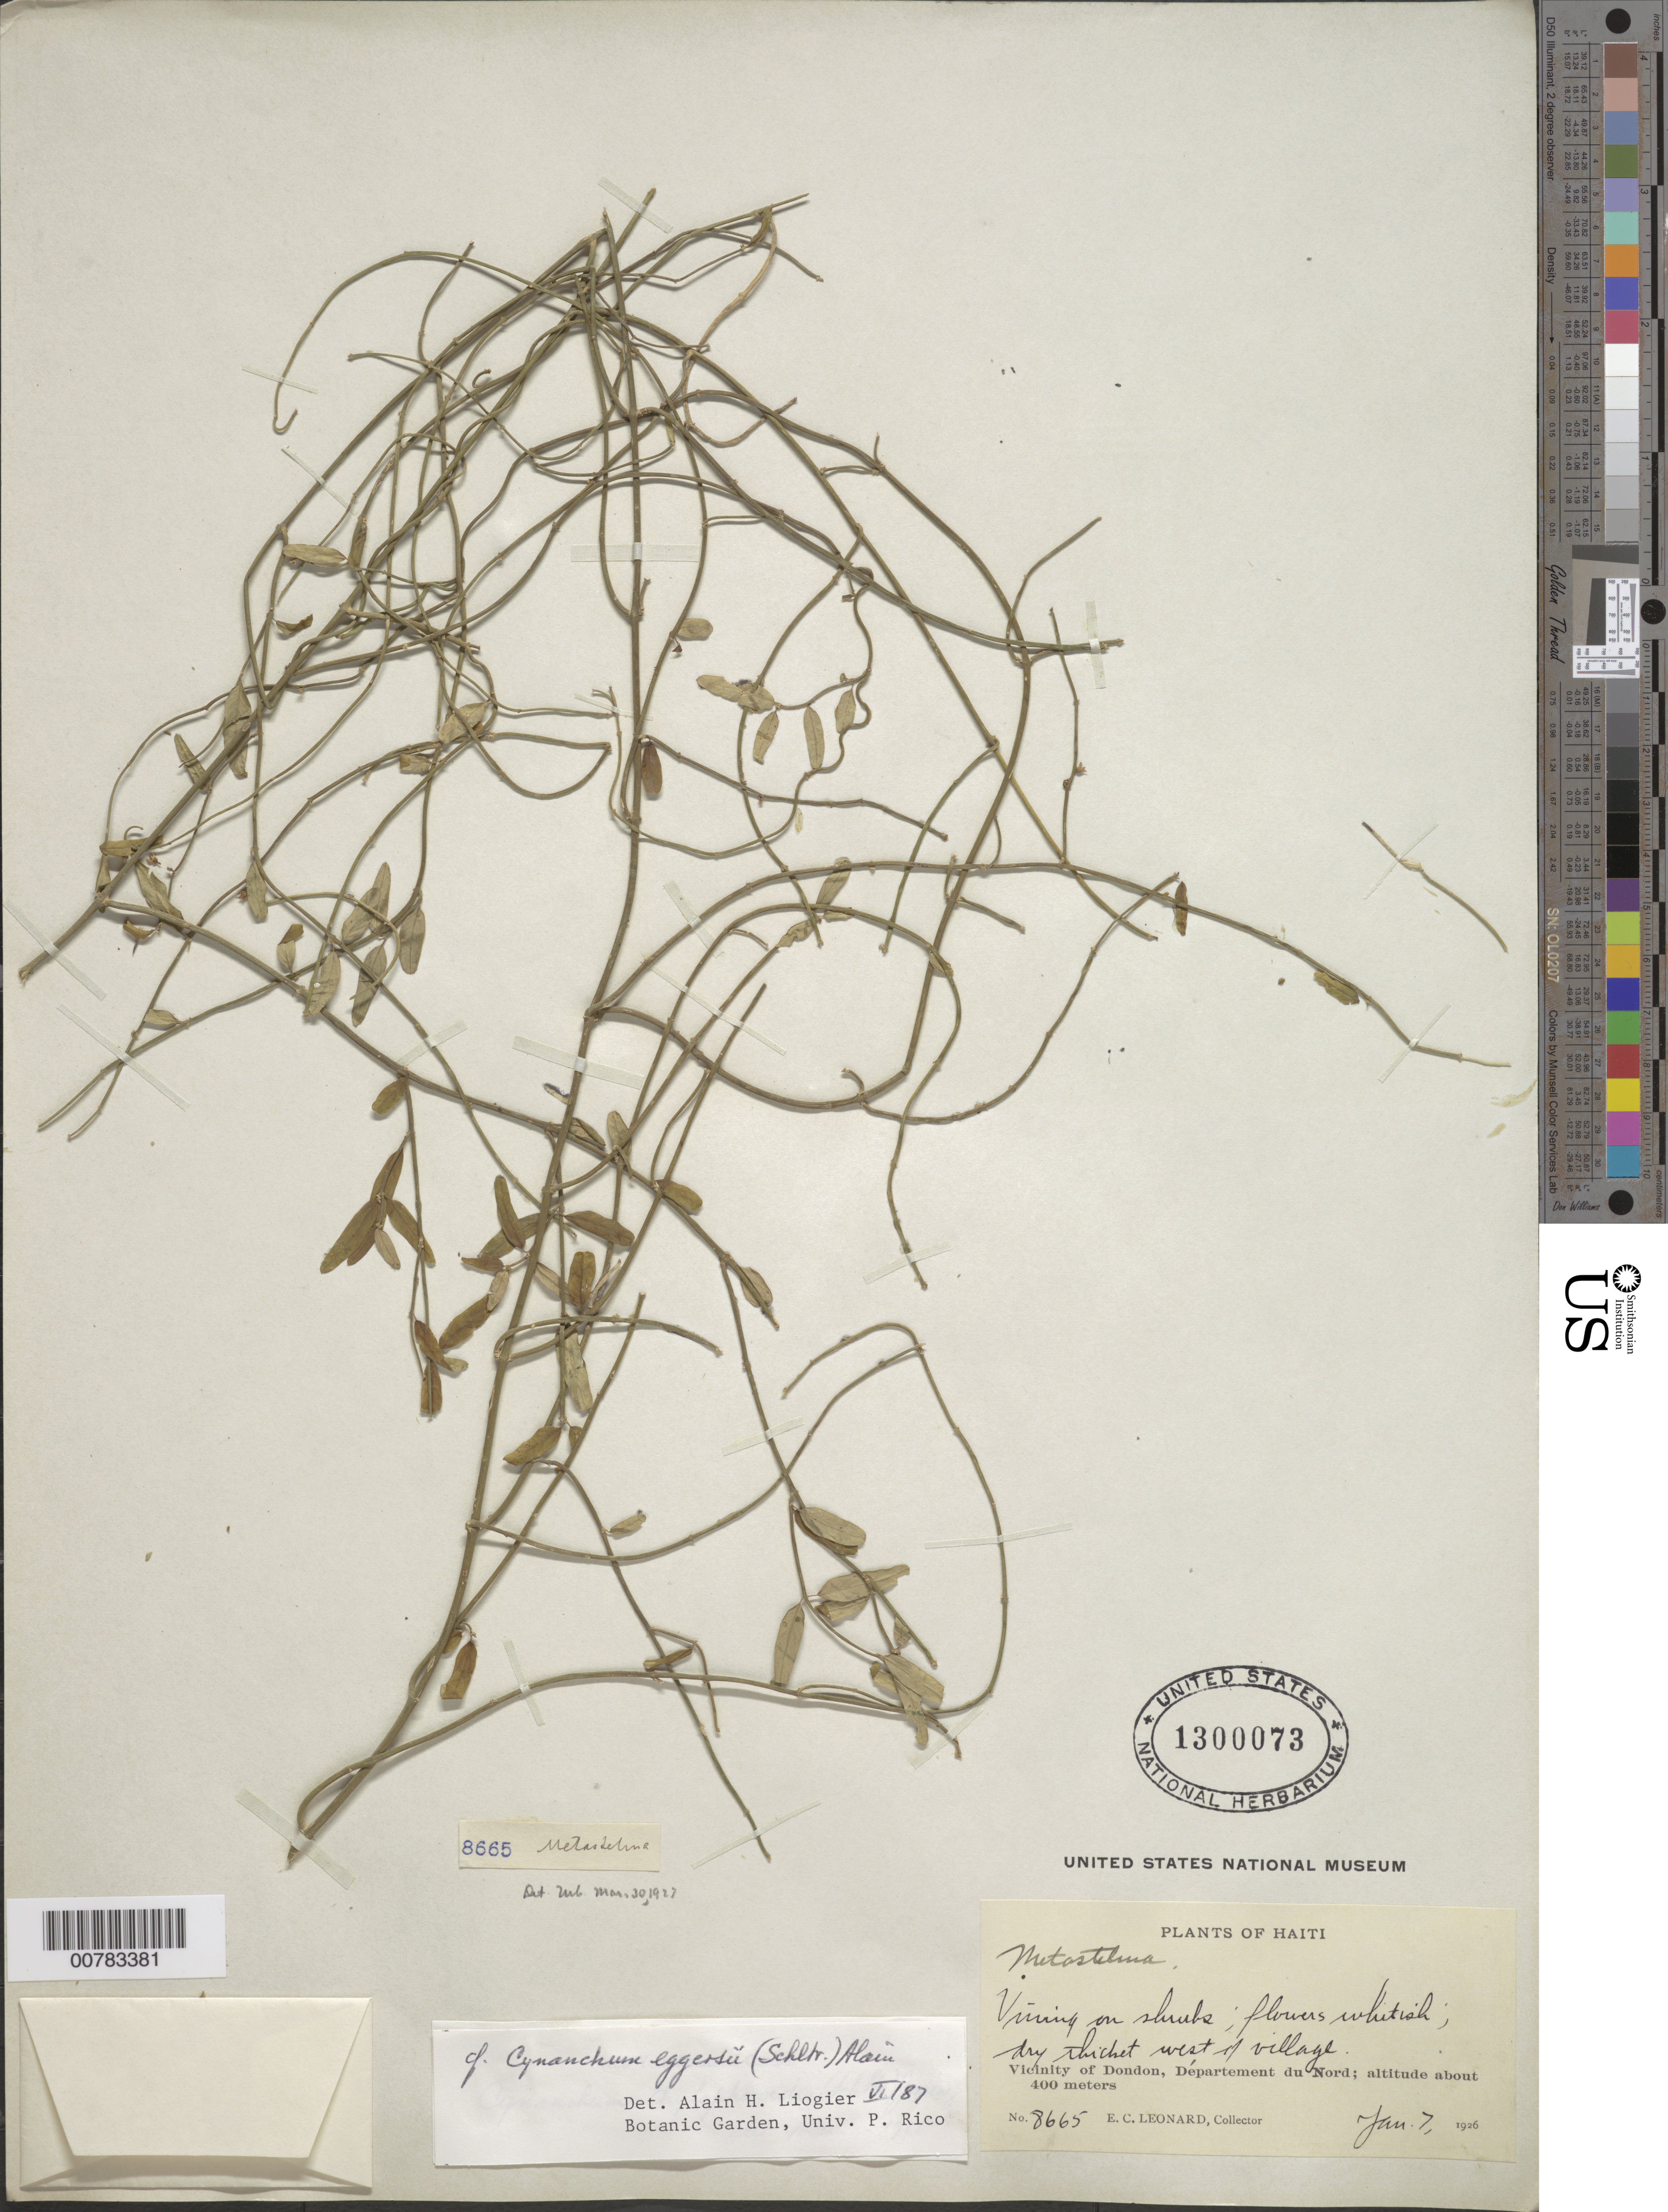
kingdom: Plantae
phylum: Tracheophyta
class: Magnoliopsida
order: Gentianales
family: Apocynaceae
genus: Metastelma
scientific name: Metastelma eggersii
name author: Schltr.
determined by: Liogier, Alain H.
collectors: E. C. Leonard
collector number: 8665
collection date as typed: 07 Jan 1926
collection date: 1926-01-07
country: Haiti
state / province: Nord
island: Hispaniola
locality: Vicinity of Dondon, west of village.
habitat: Dry thicket.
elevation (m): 400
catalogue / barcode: US 1300073